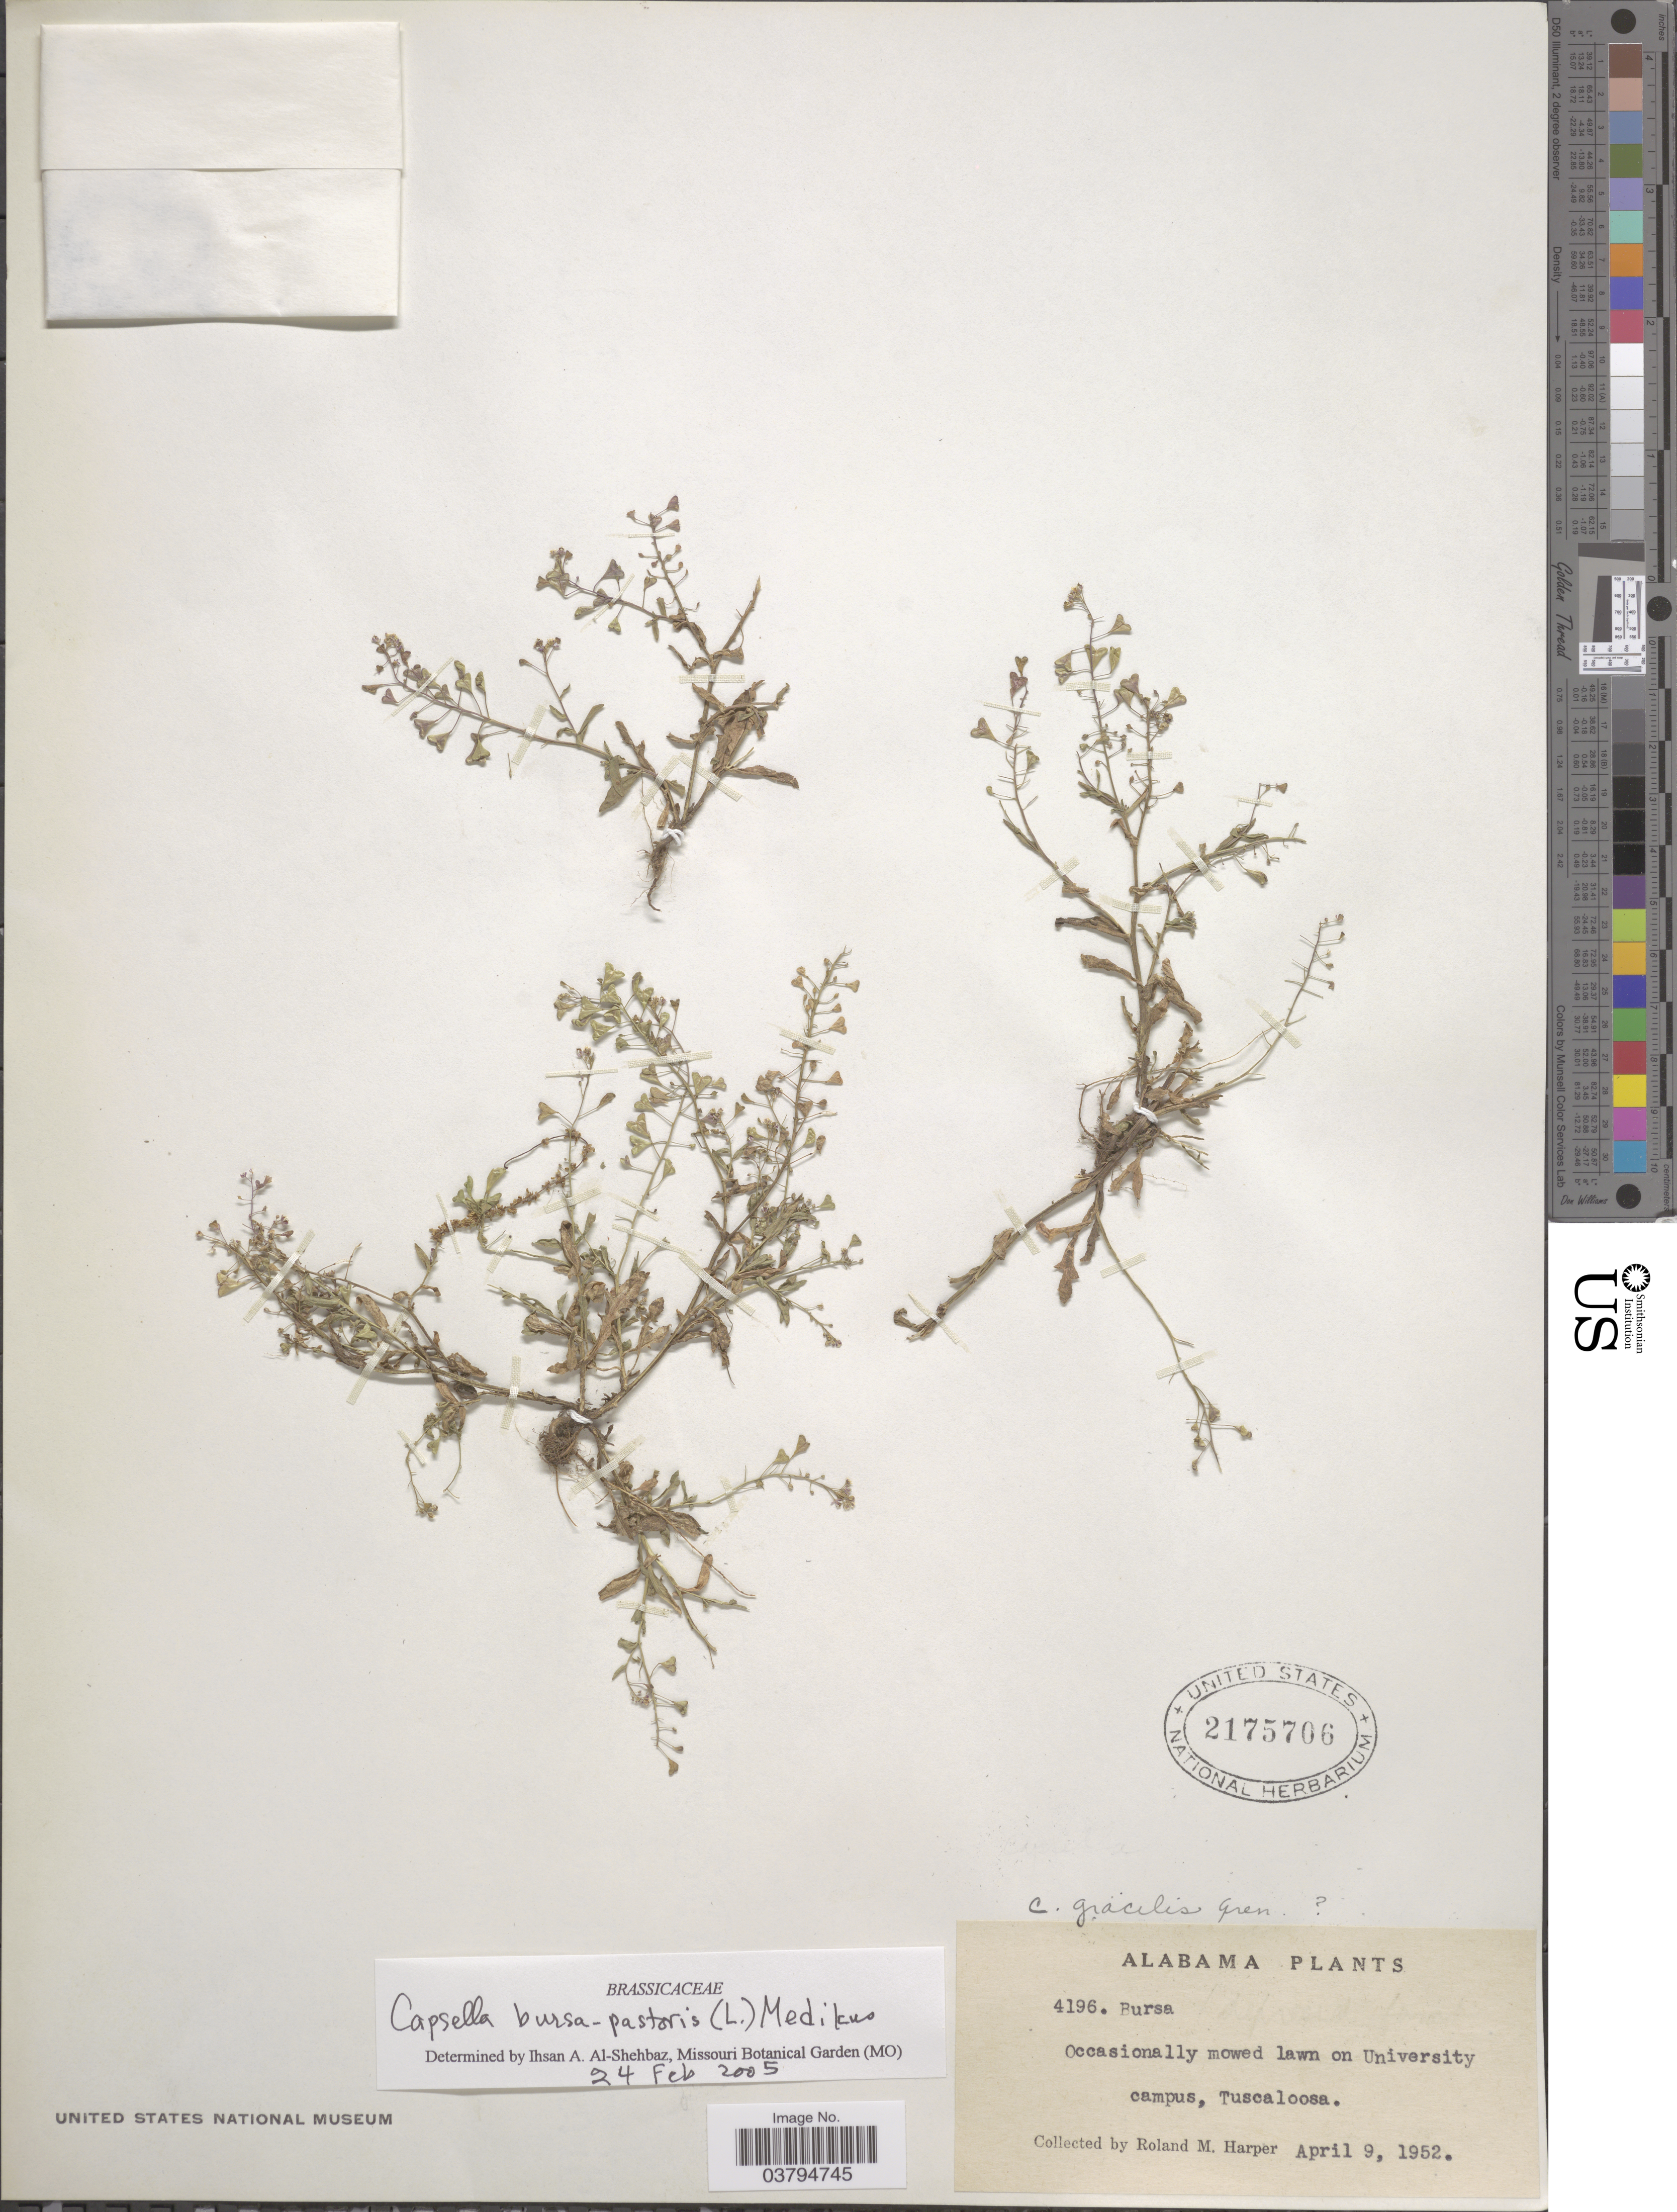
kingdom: Plantae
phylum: Tracheophyta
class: Magnoliopsida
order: Brassicales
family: Brassicaceae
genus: Capsella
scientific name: Capsella bursa-pastoris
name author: (L.) Medik.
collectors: R. M. Harper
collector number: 4196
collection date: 1952-04-09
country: United States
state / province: Alabama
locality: Occasionally mowed lawn on University campus, Tuscaloosa.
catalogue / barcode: US 2175706